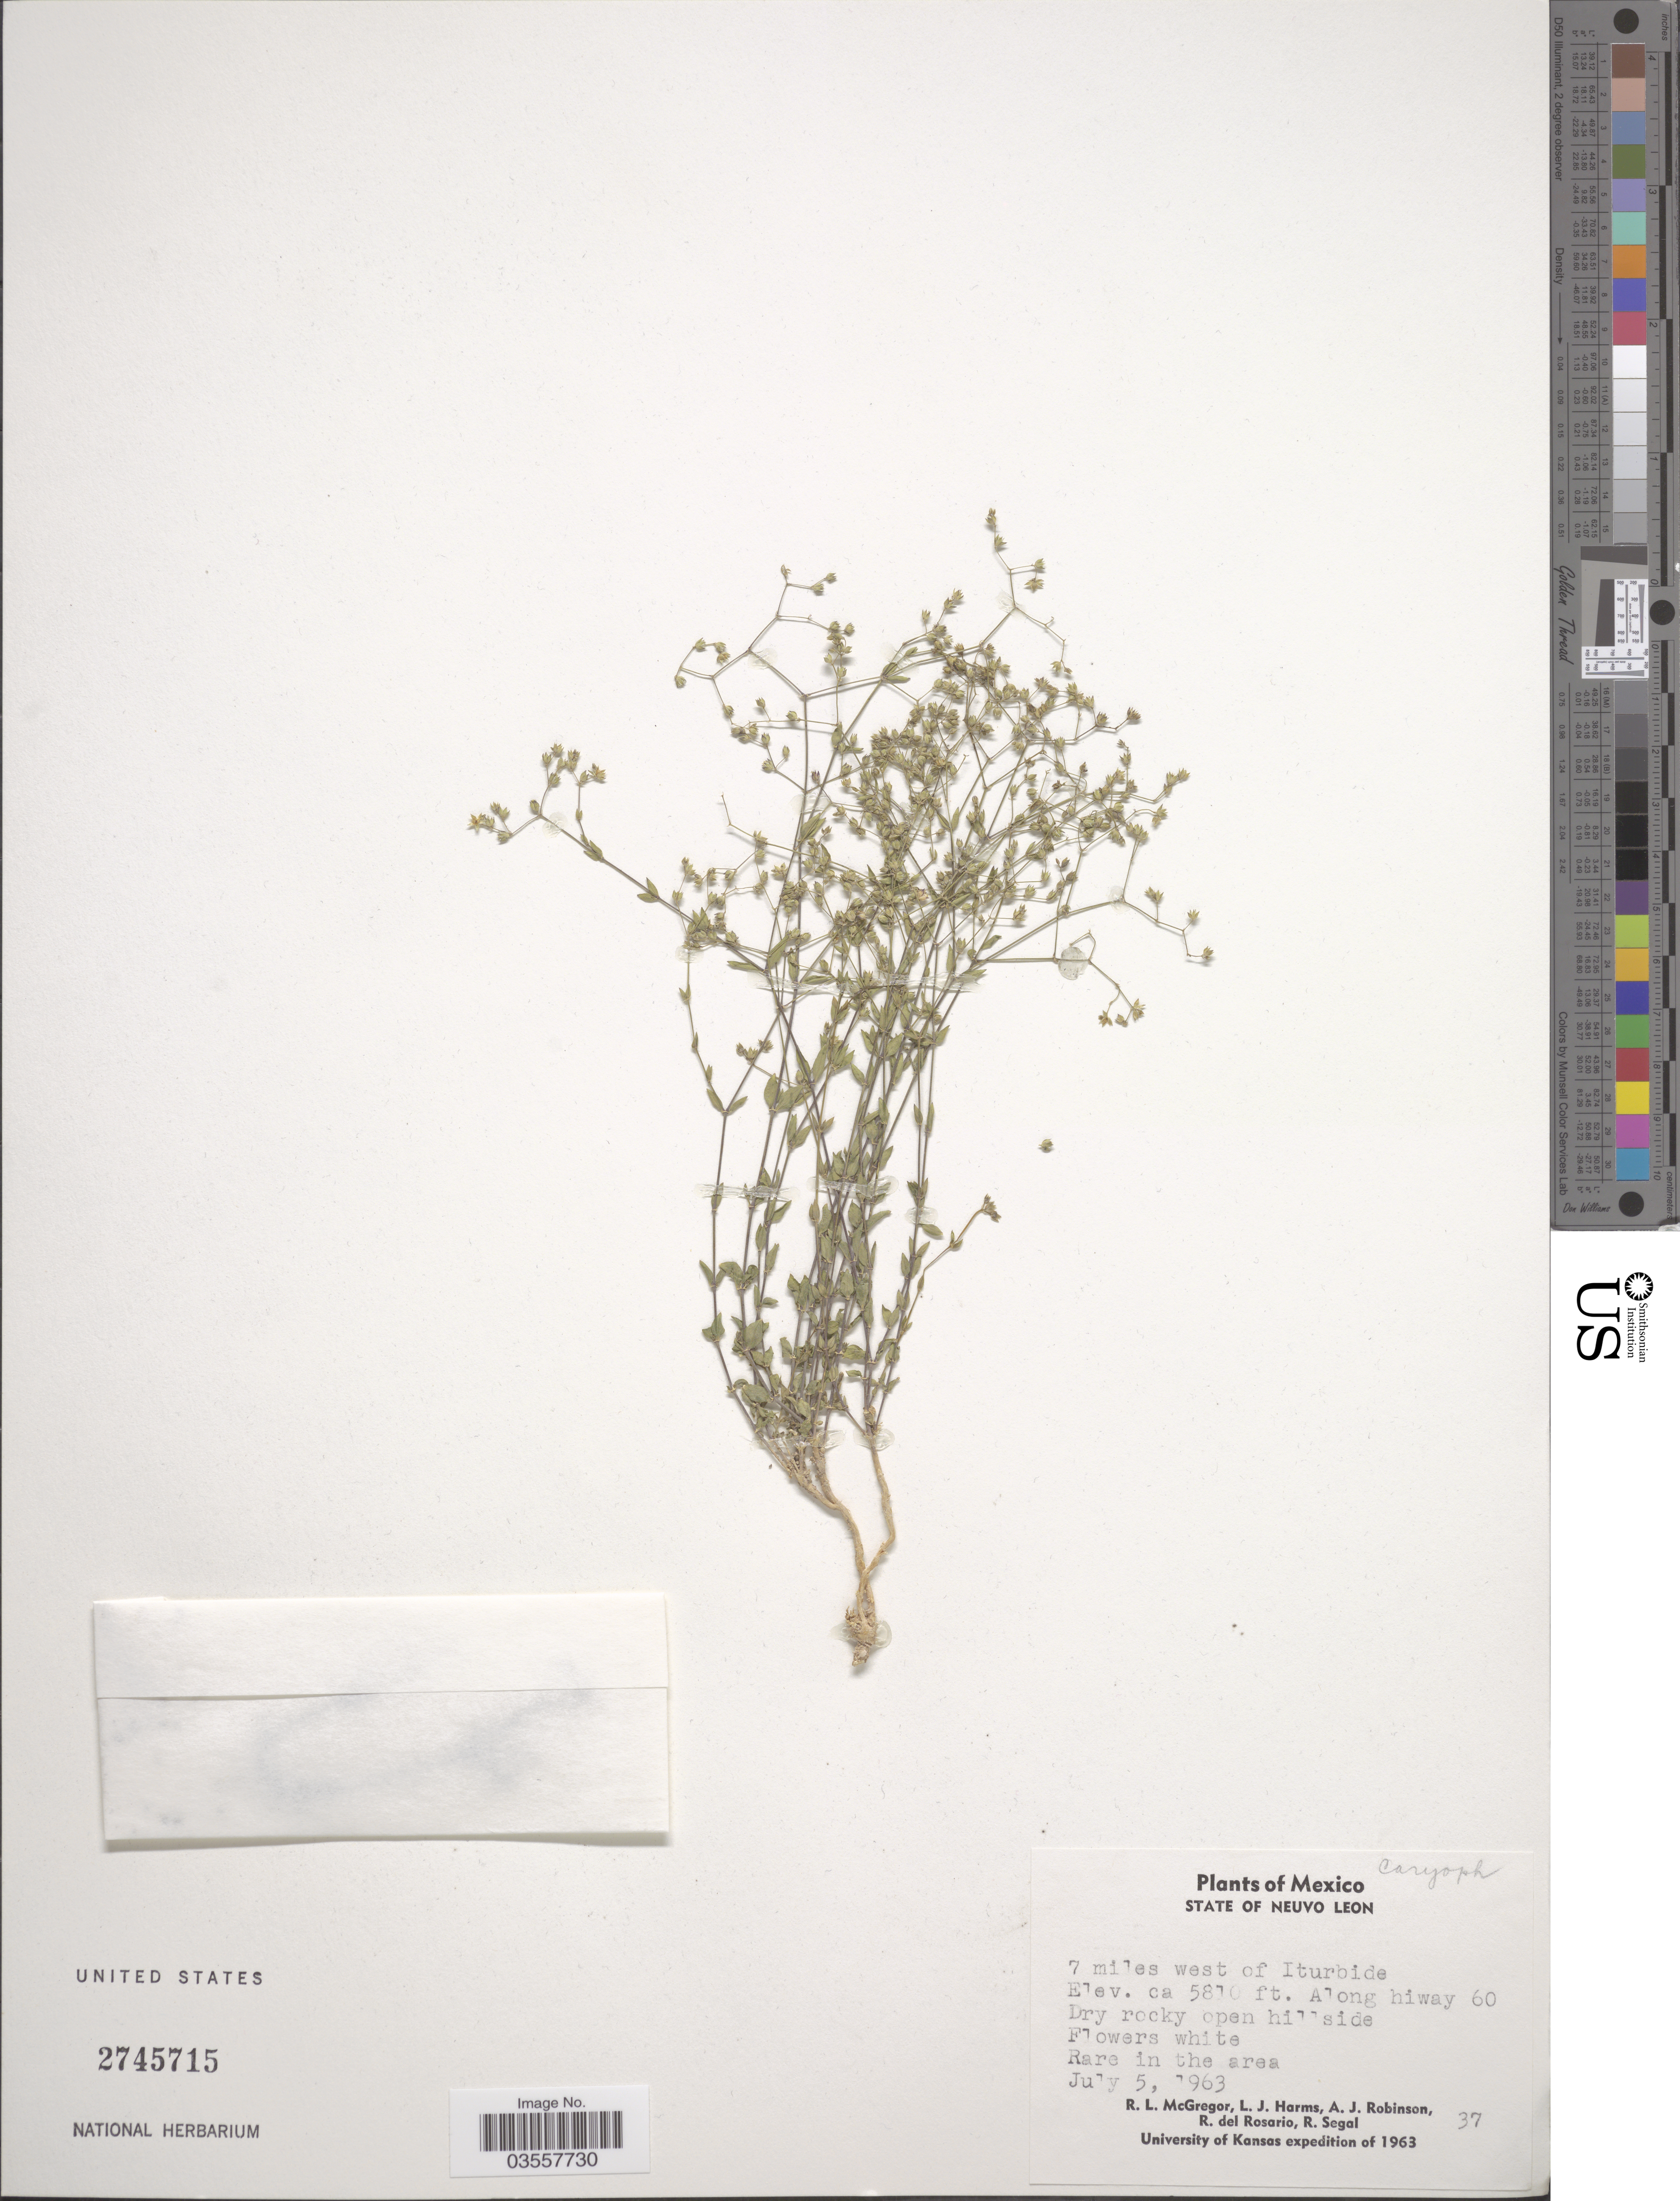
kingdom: Plantae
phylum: Tracheophyta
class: Magnoliopsida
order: Caryophyllales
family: Caryophyllaceae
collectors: R. McGregor, L. Harms, A. J. Robinson, R. del Rosario & R. Segal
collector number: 37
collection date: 1963-07-05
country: Mexico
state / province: Nuevo León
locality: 7 miles west of Iturbide. Along hiway 60.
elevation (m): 1771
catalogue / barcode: US 2745715